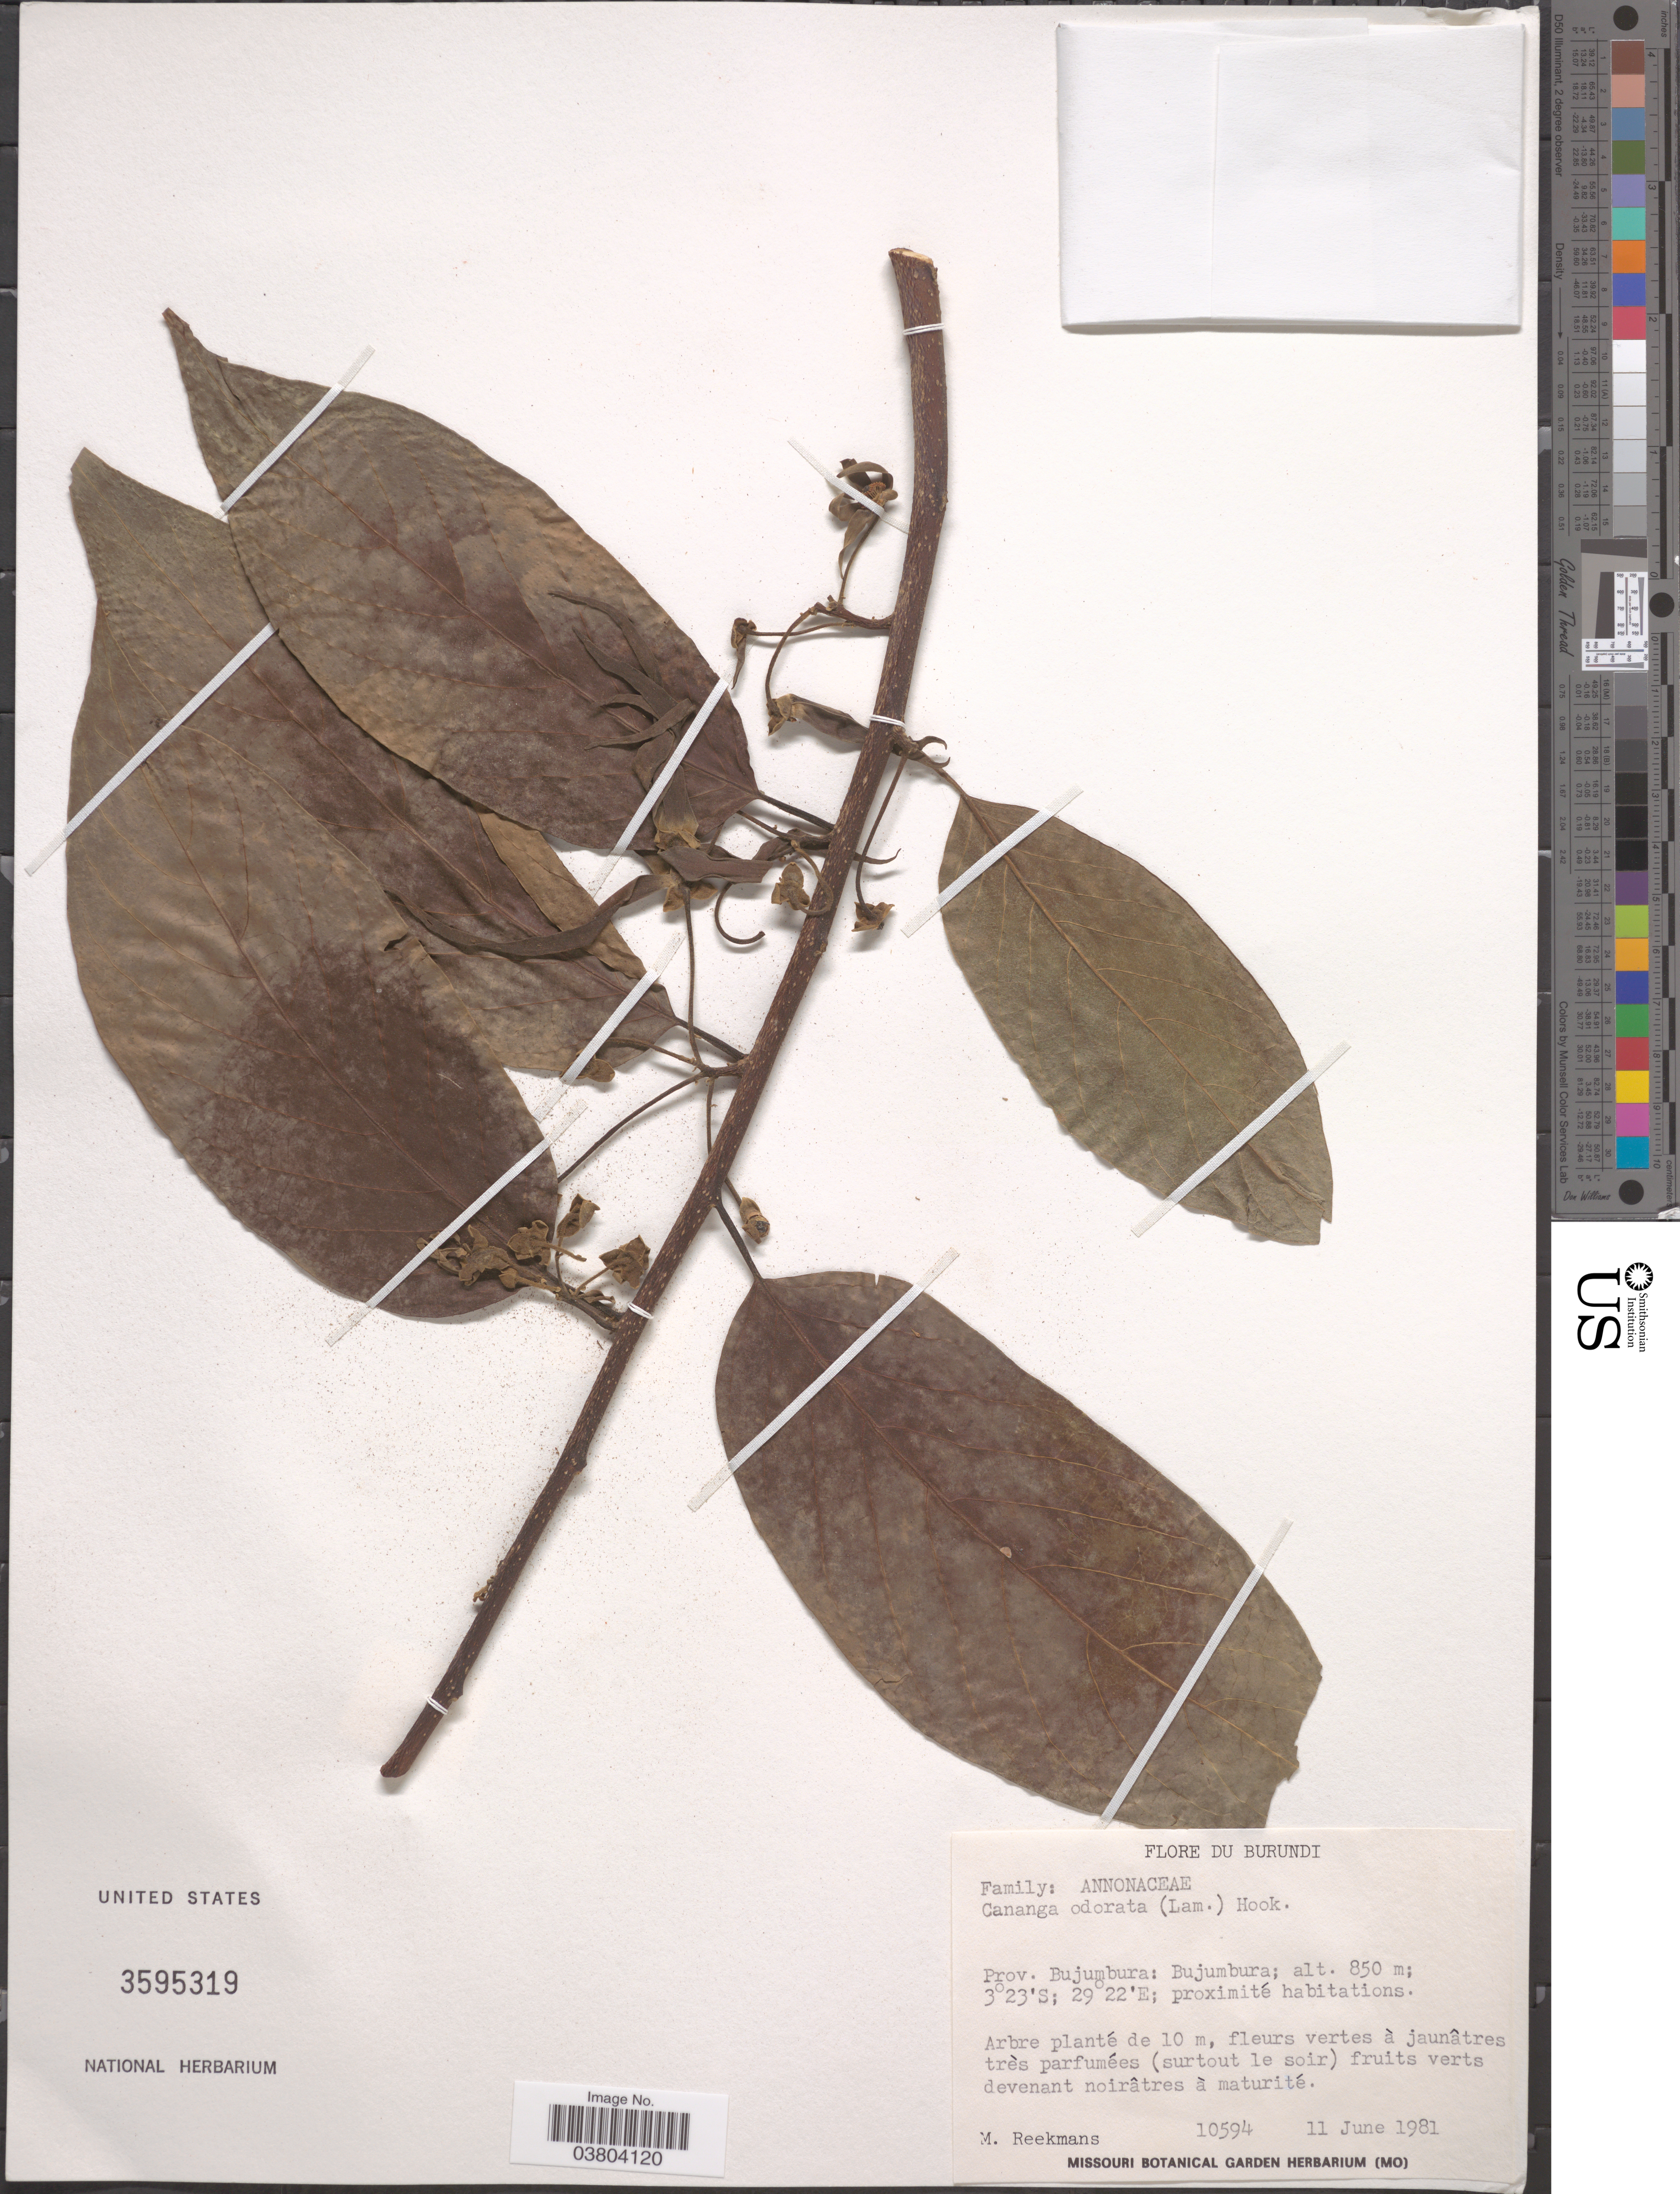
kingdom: Plantae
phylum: Tracheophyta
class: Magnoliopsida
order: Magnoliales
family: Annonaceae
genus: Cananga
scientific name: Cananga odorata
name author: (Lam.) Hook. f. & Thomson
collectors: M. Reekmans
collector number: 10594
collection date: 1981-06-11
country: Burundi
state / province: Bujumura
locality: Prov. Bujumbura: Bujumbura.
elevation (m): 850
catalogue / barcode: US 3595319